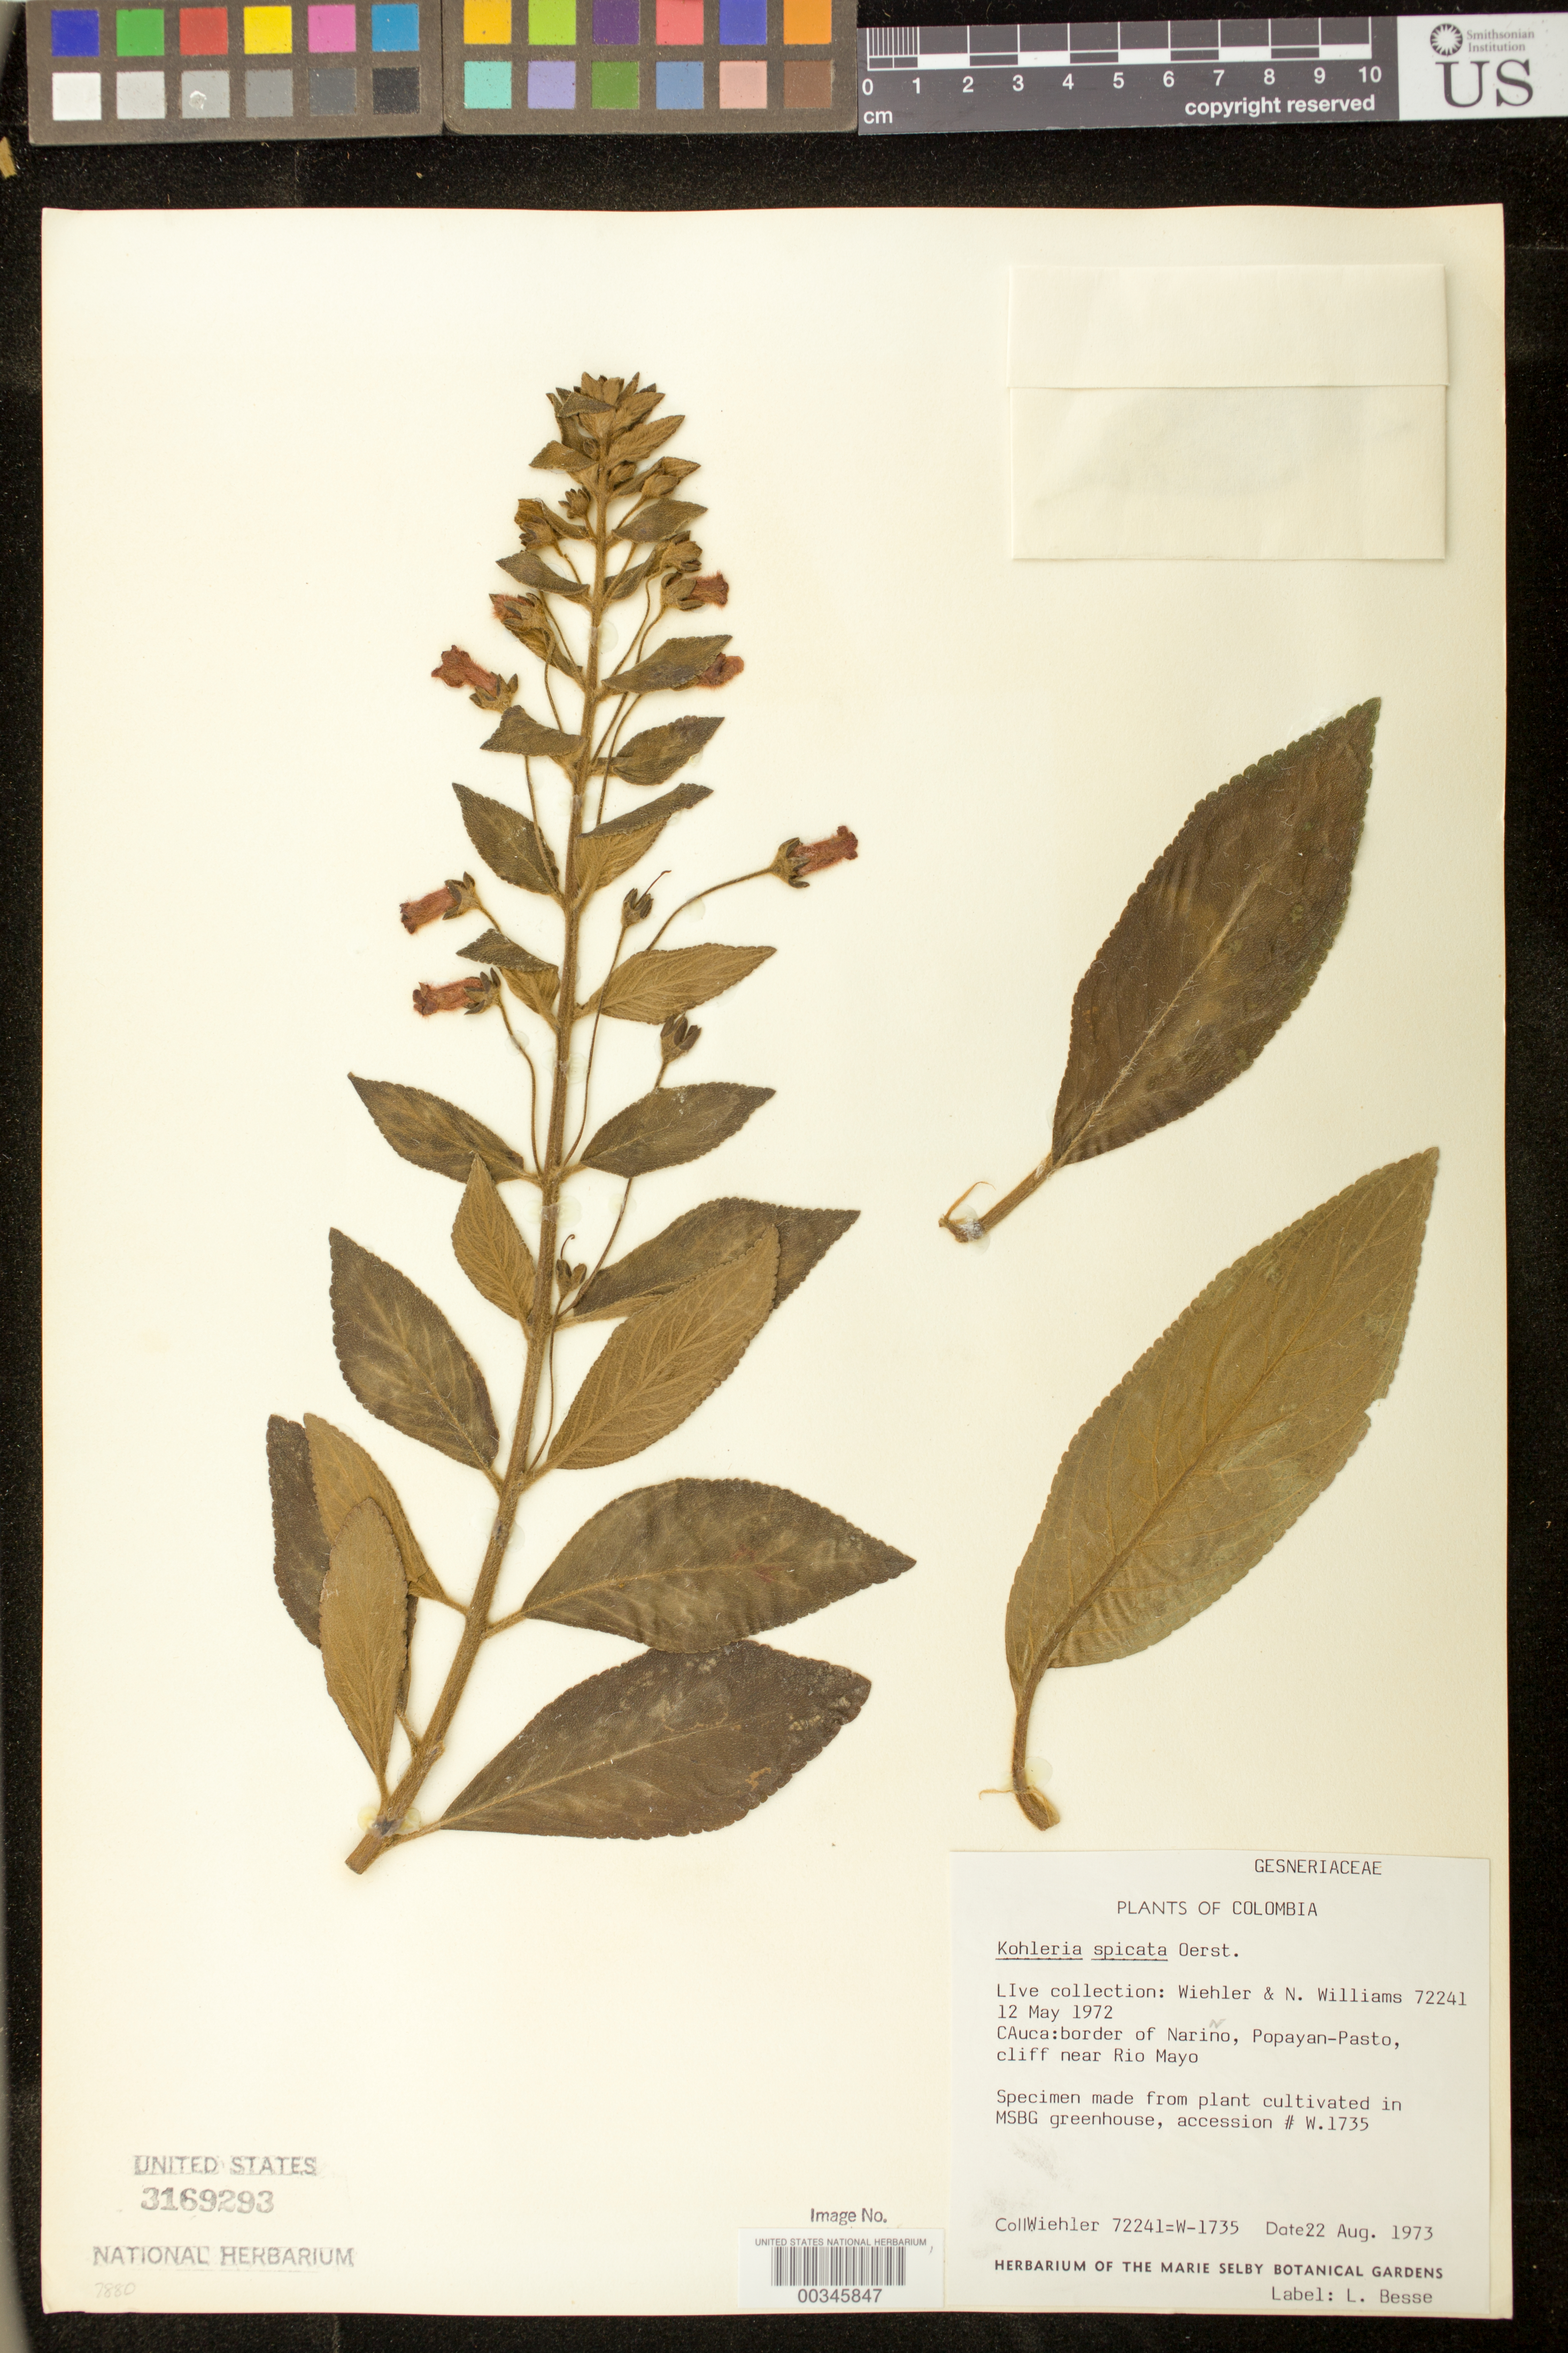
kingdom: Plantae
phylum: Tracheophyta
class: Magnoliopsida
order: Lamiales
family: Gesneriaceae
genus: Kohleria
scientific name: Kohleria spicata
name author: (Kunth) Oerst.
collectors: H. J. Wiehler & N. Williams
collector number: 72241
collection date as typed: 12 May 1972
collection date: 1972-05-12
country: Colombia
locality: Colombia: Cauca, border of Narino, Popayan-Pasto, cliff near Rio Mayo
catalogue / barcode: US 3169293